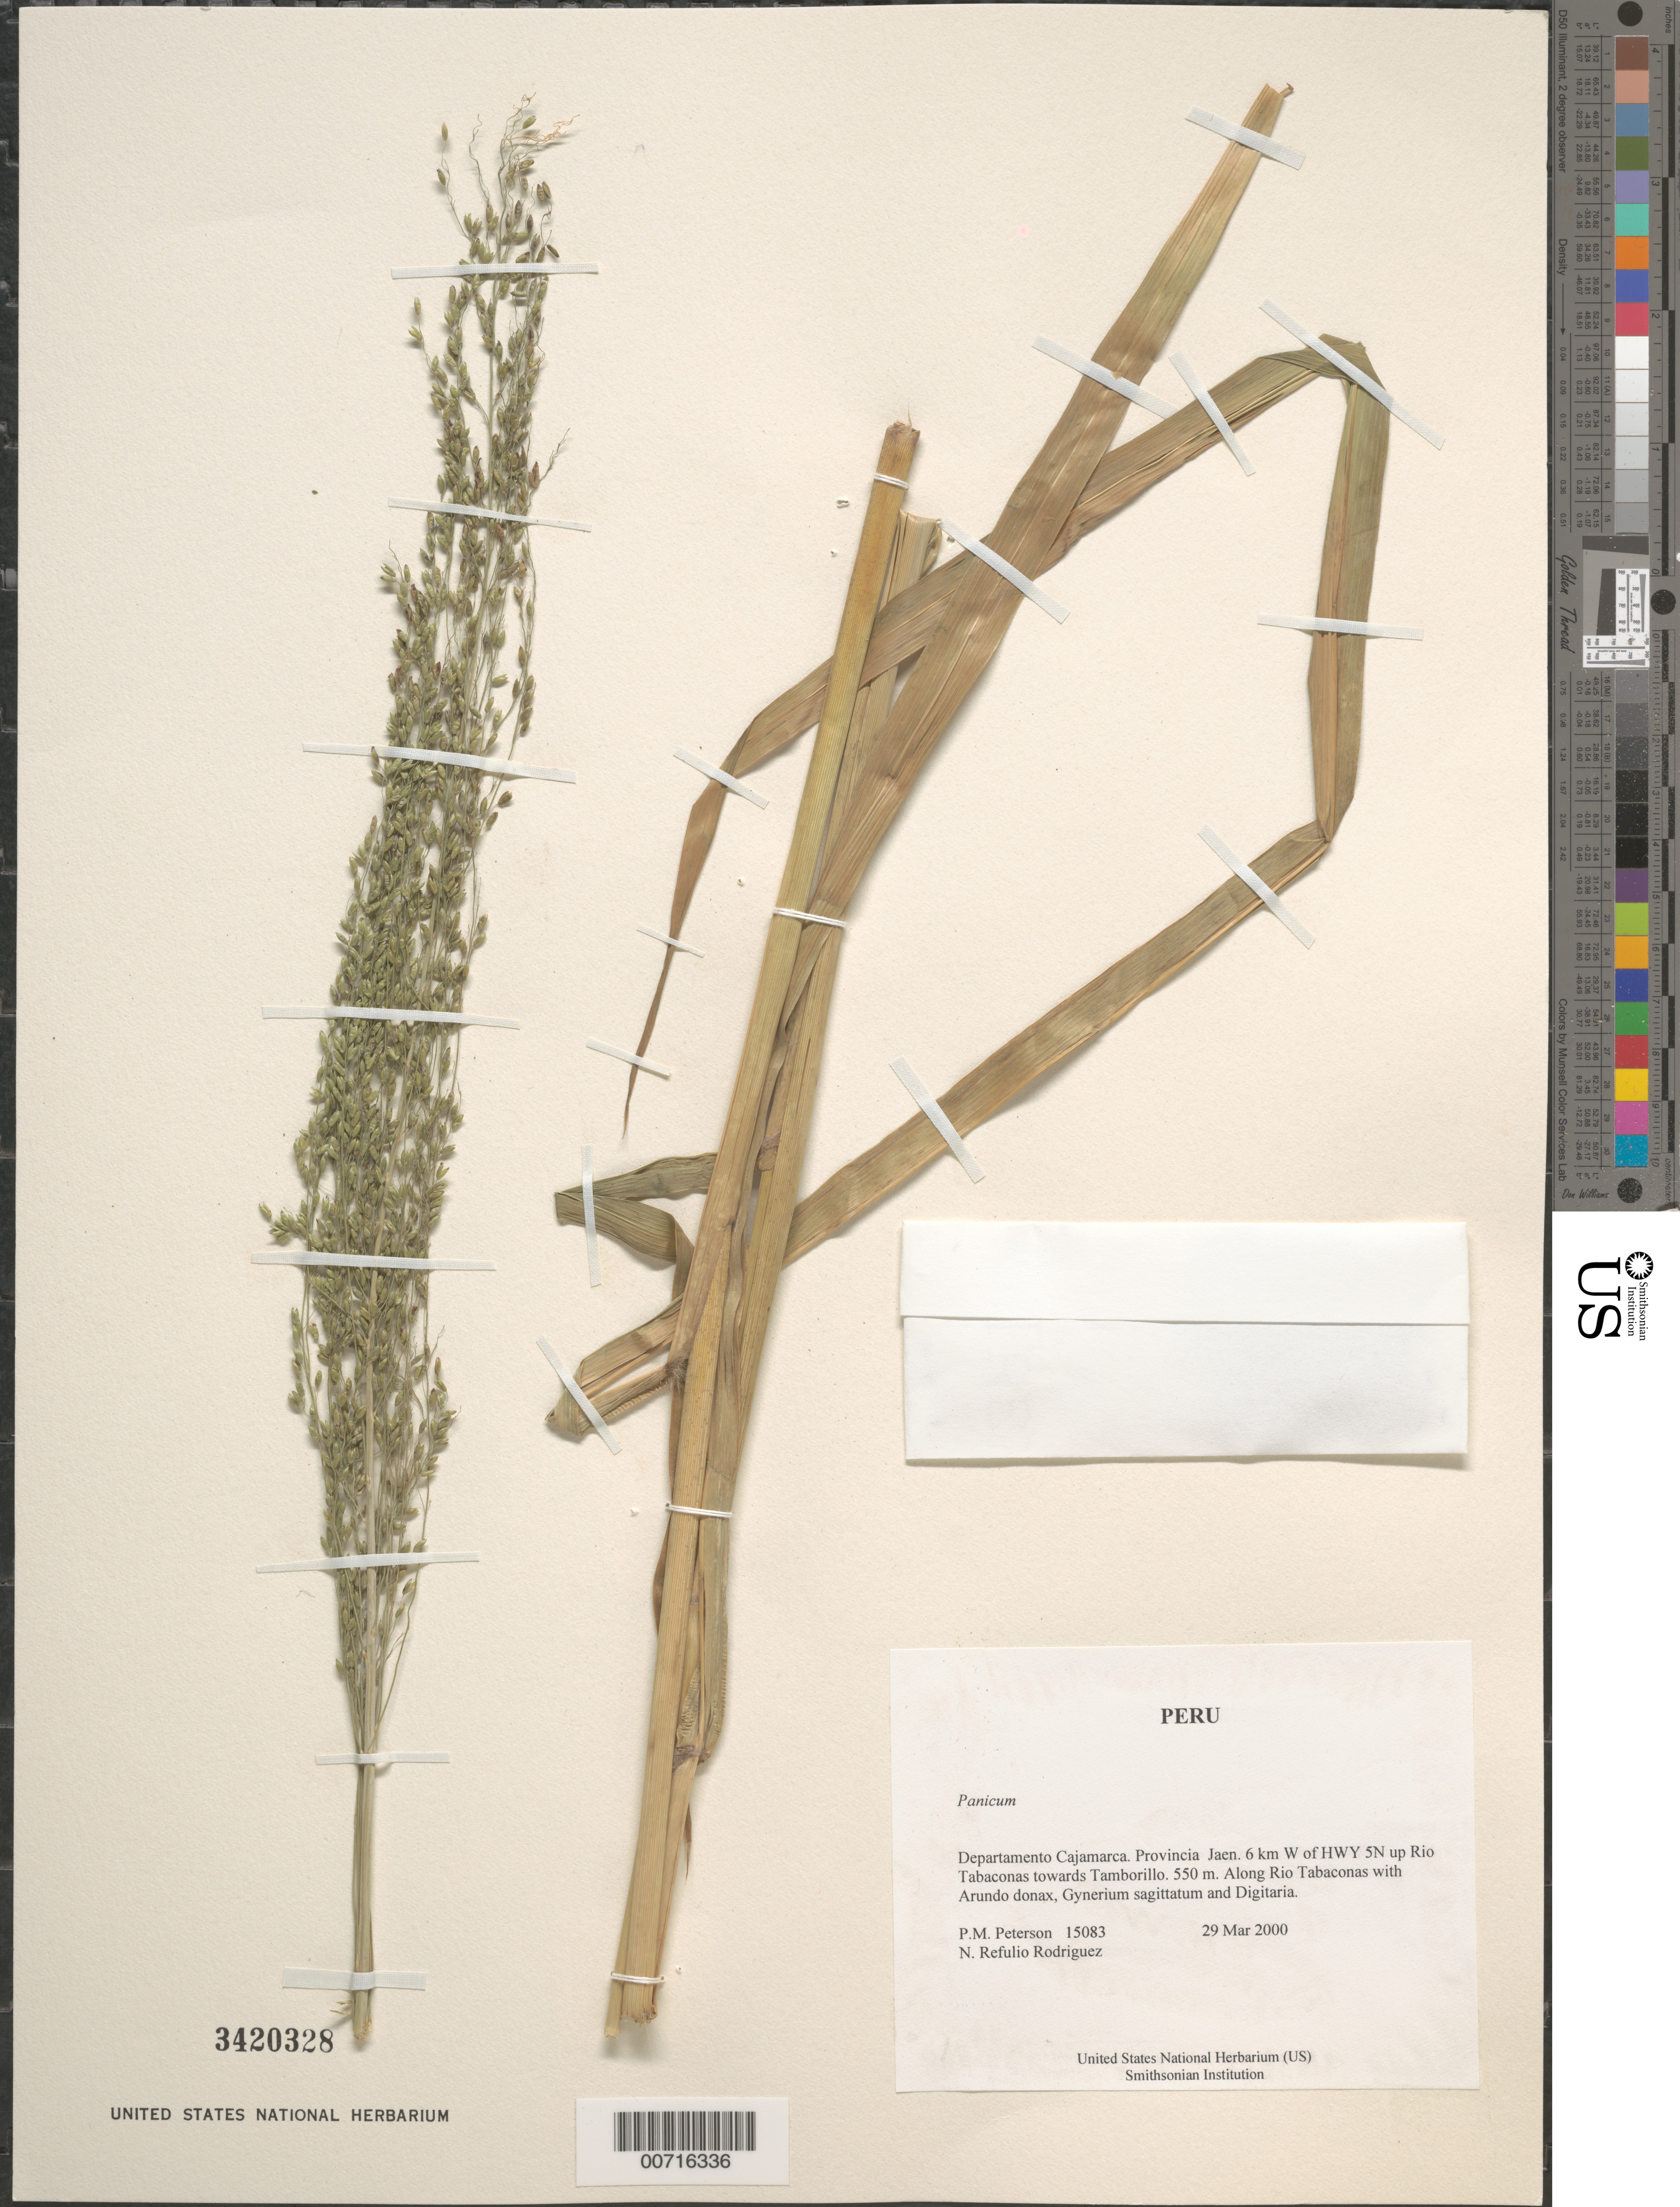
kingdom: Plantae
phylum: Tracheophyta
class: Liliopsida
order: Poales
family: Poaceae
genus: Megathyrsus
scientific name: Megathyrsus maximus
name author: (Jacq.) B.K. Simon & S.W.L. Jacobs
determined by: Davidse, Gerrit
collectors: P. M. Peterson & N. Refulio-Rodríguez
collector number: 15083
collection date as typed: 29 Mar 2000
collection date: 2000-03-29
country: Peru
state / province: Cajamarca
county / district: Jaén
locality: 6 km W of HWY 5N up Rio Tabaconas towards Tamborillo.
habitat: Along Rio Tabaconas with Arundo donax, Gynerium sagittatum and Digitaria.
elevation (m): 550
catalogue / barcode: US 3420328